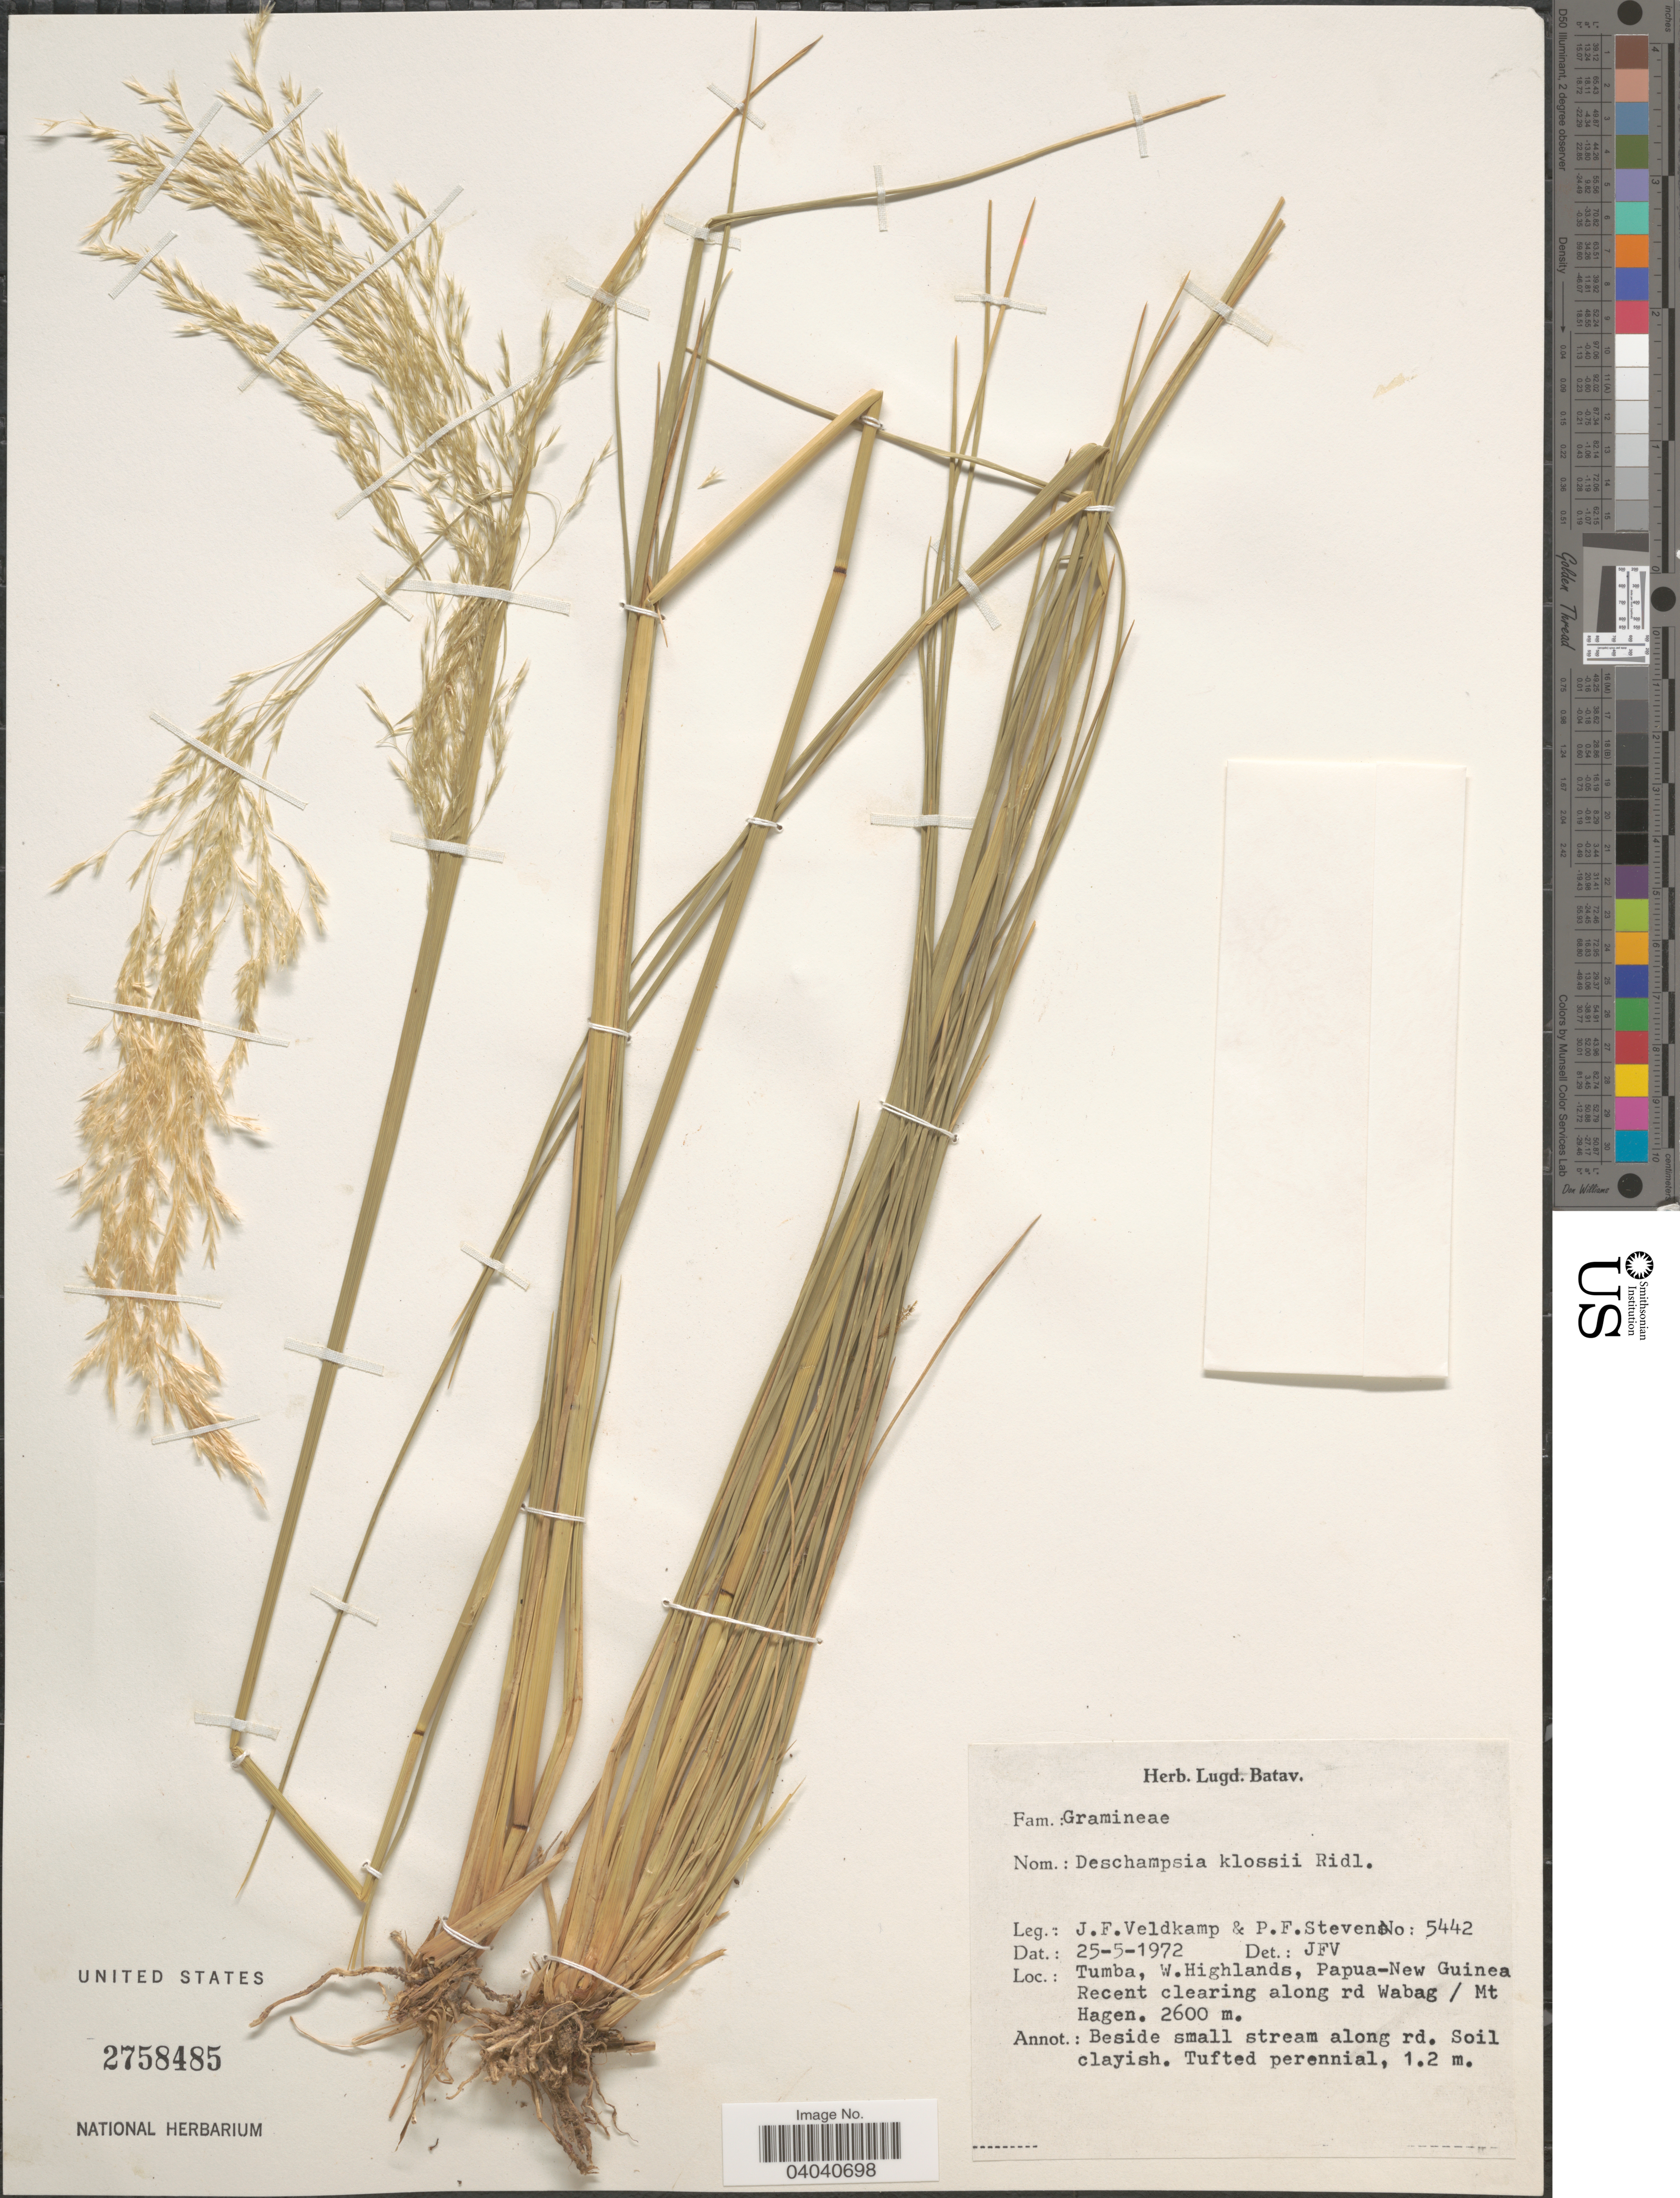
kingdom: Plantae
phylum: Tracheophyta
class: Liliopsida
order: Poales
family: Poaceae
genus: Deschampsia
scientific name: Deschampsia klossii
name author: Ridl.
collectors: J. F. Veldkamp & P. F. Stevens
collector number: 5442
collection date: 1972-05-25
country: Papua New Guinea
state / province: Western Highlands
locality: Tumba, W. Highlands, Papua-New Guinea. Recent clearing along rd Wabag/ Mt Hagen. Beside small stream along rd.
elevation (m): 2600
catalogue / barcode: US 2758485